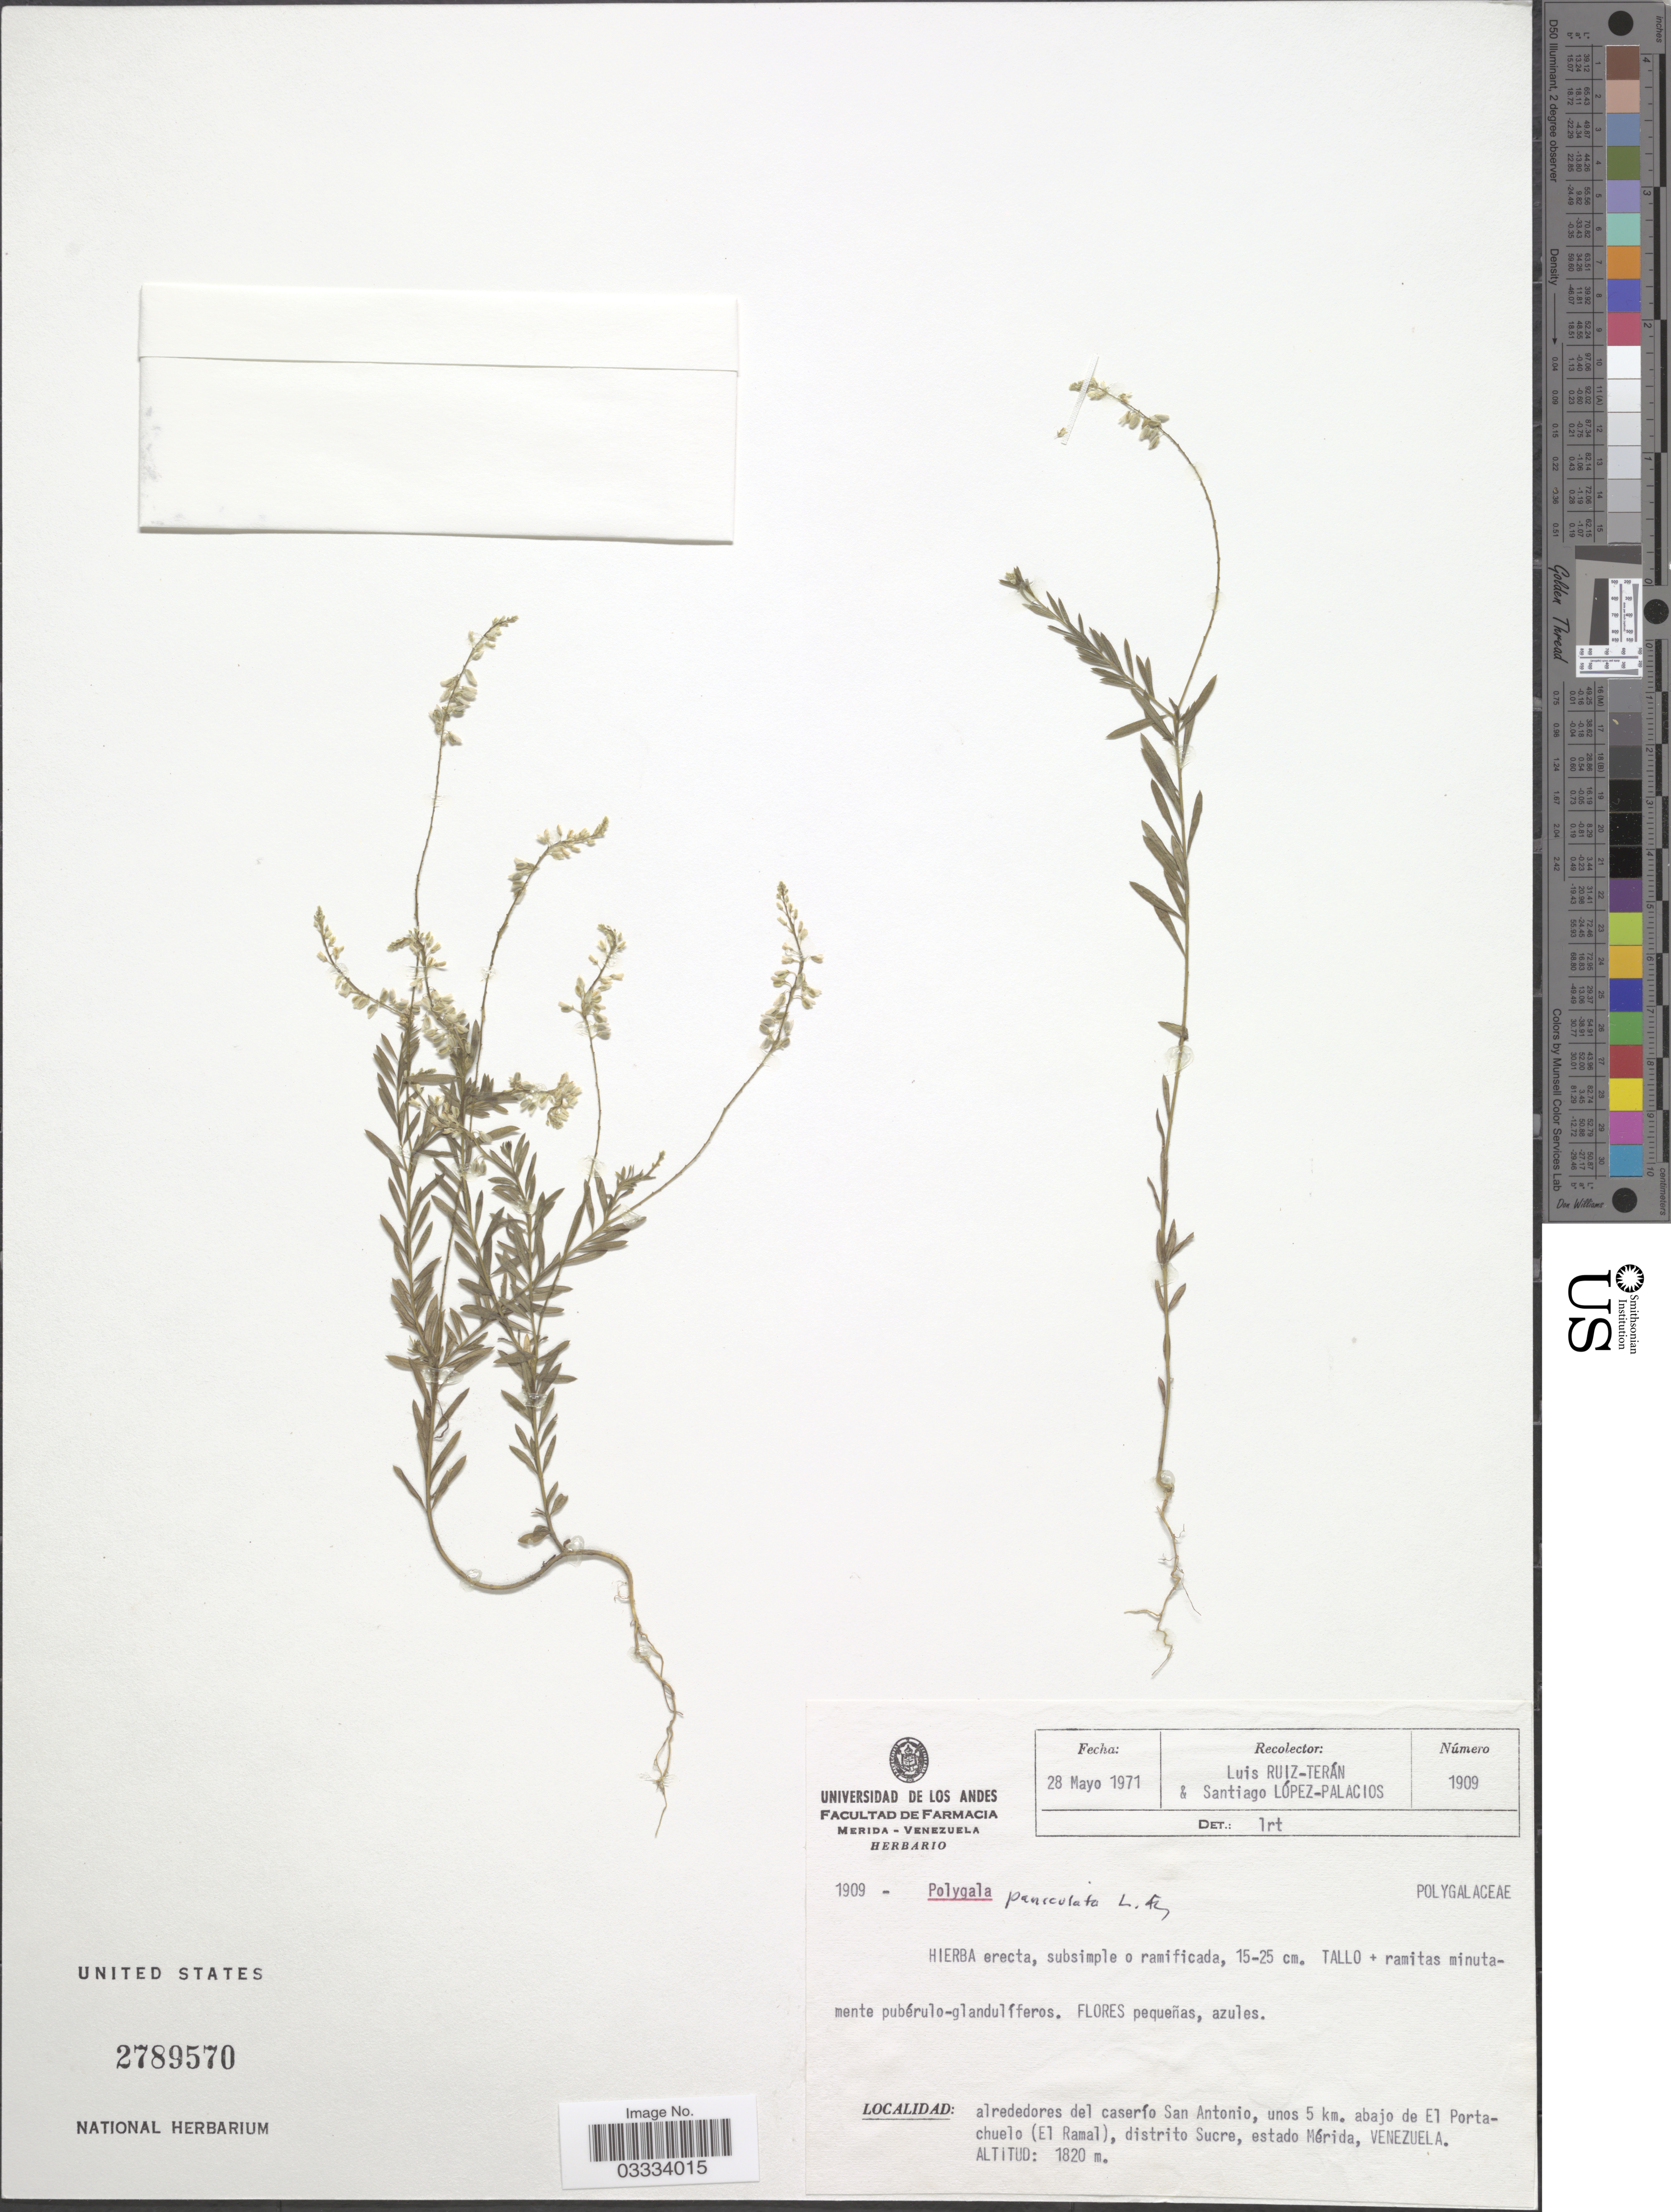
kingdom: Plantae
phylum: Tracheophyta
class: Magnoliopsida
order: Fabales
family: Polygalaceae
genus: Polygala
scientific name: Polygala paniculata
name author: L.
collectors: L. Teran & S. López-Palacios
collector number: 1909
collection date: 1971-05-28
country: Venezuela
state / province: Mérida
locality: Alrededores del caserío San Antonio, unos 5 km. abajo de El Portachuelo (El Ramal), distrito Sucre.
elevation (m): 1820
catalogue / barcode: US 2789570